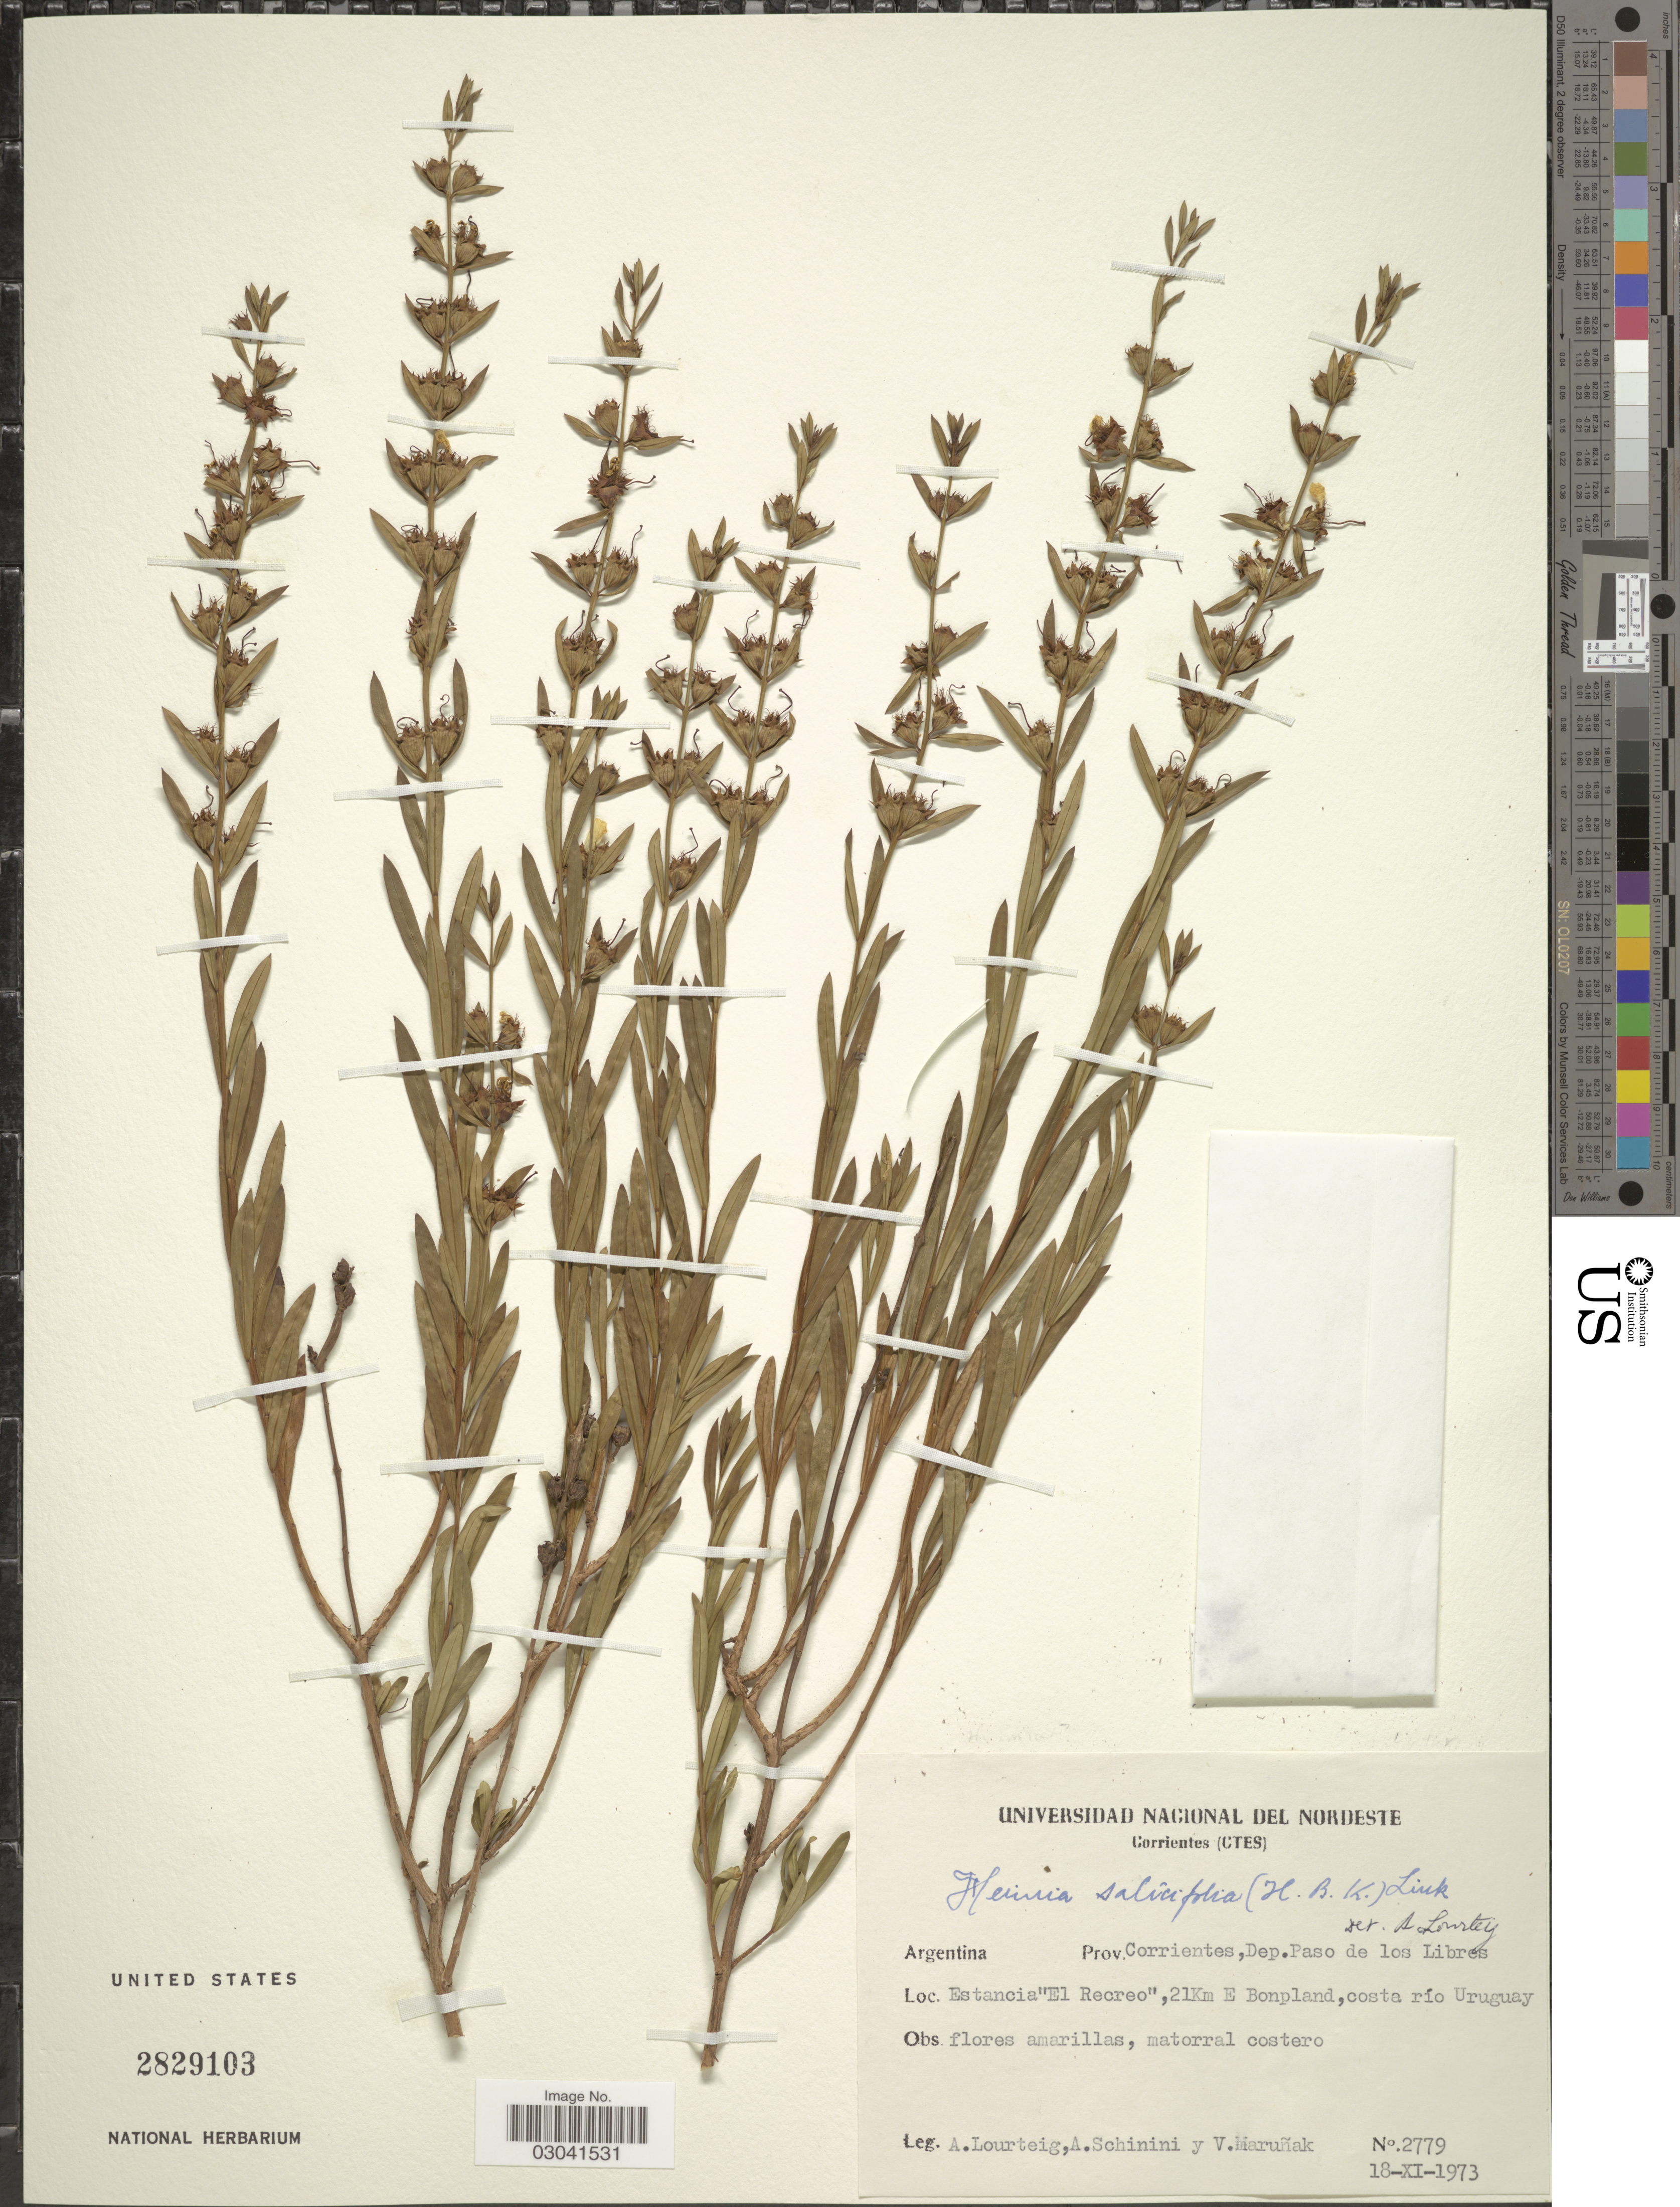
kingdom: Plantae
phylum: Tracheophyta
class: Magnoliopsida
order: Myrtales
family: Lythraceae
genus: Heimia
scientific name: Heimia salicifolia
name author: Link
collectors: A. Lourteig, A. Schinini & V. Maruñak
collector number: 2779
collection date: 1973-11-18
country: Argentina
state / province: Corrientes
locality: Dep. Paso de los Libres. Estancia "El Recreo", 21Km E Bonpland, costa río Uruguay.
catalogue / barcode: US 2829103